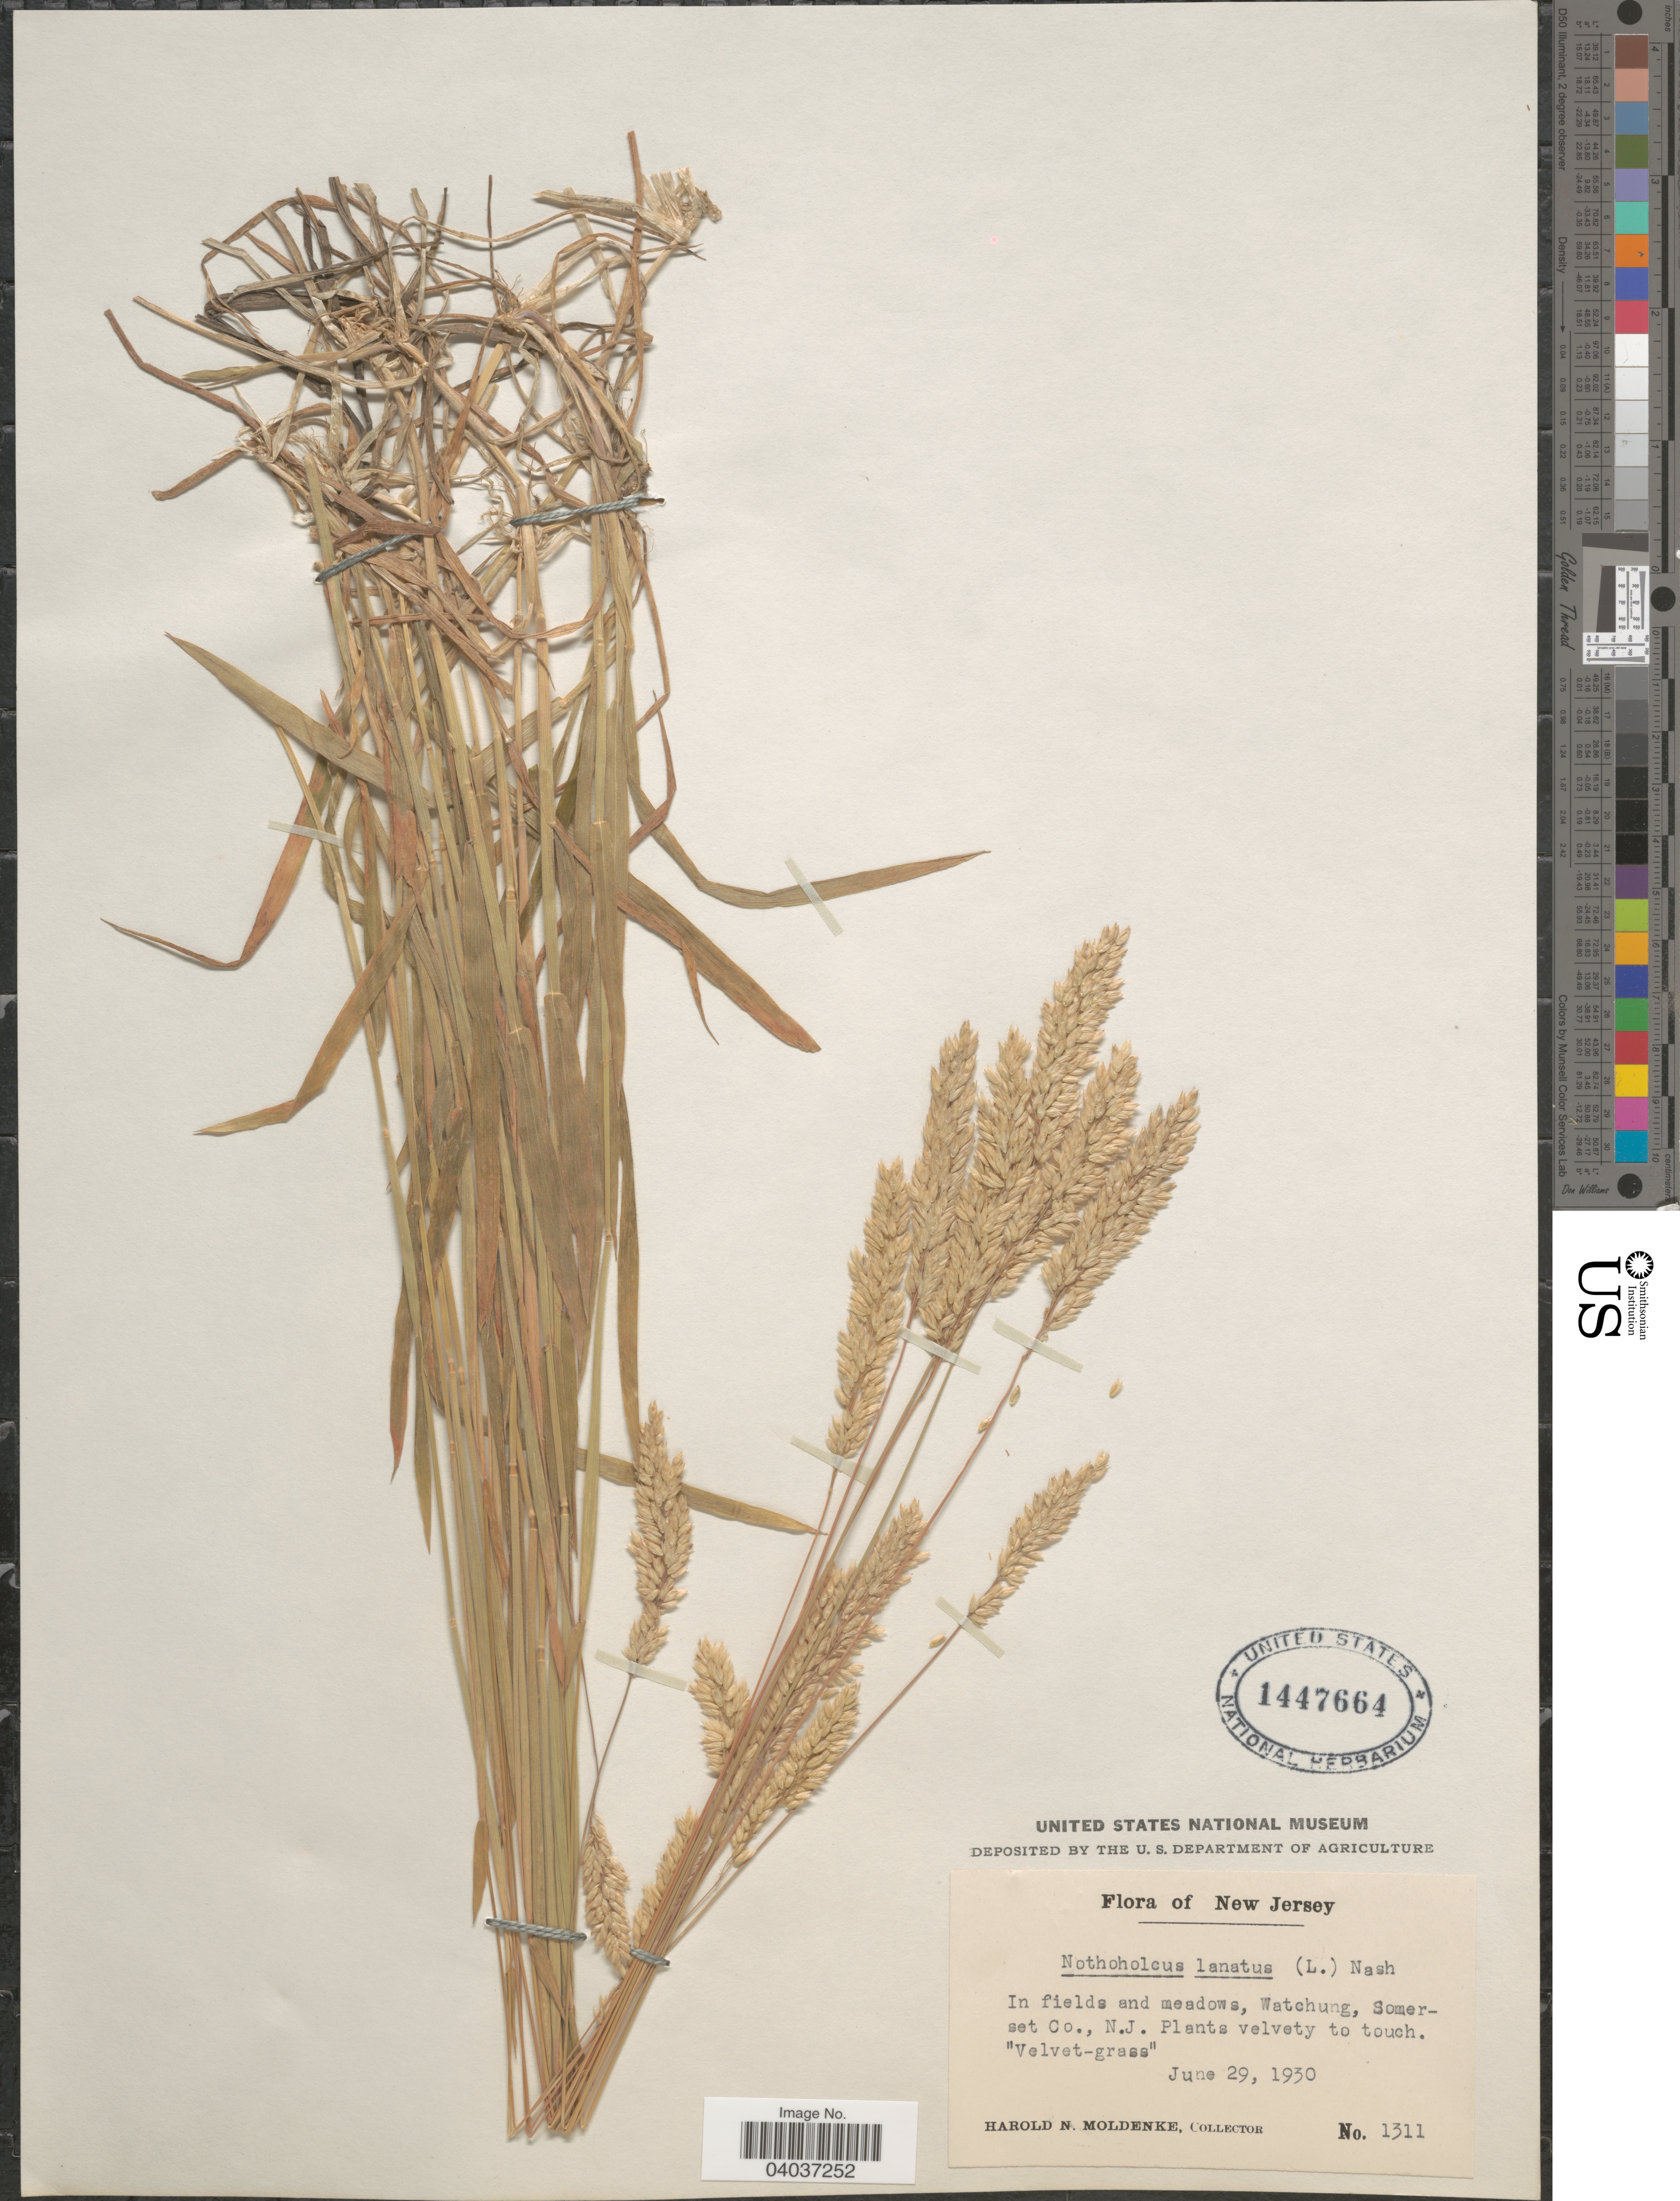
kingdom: Plantae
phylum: Tracheophyta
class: Liliopsida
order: Poales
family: Poaceae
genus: Holcus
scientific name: Holcus lanatus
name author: L.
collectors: H. N. Moldenke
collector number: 1311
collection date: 1930-06-29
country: United States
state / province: New Jersey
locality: Watchung, Somerset Co.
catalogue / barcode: US 1447664